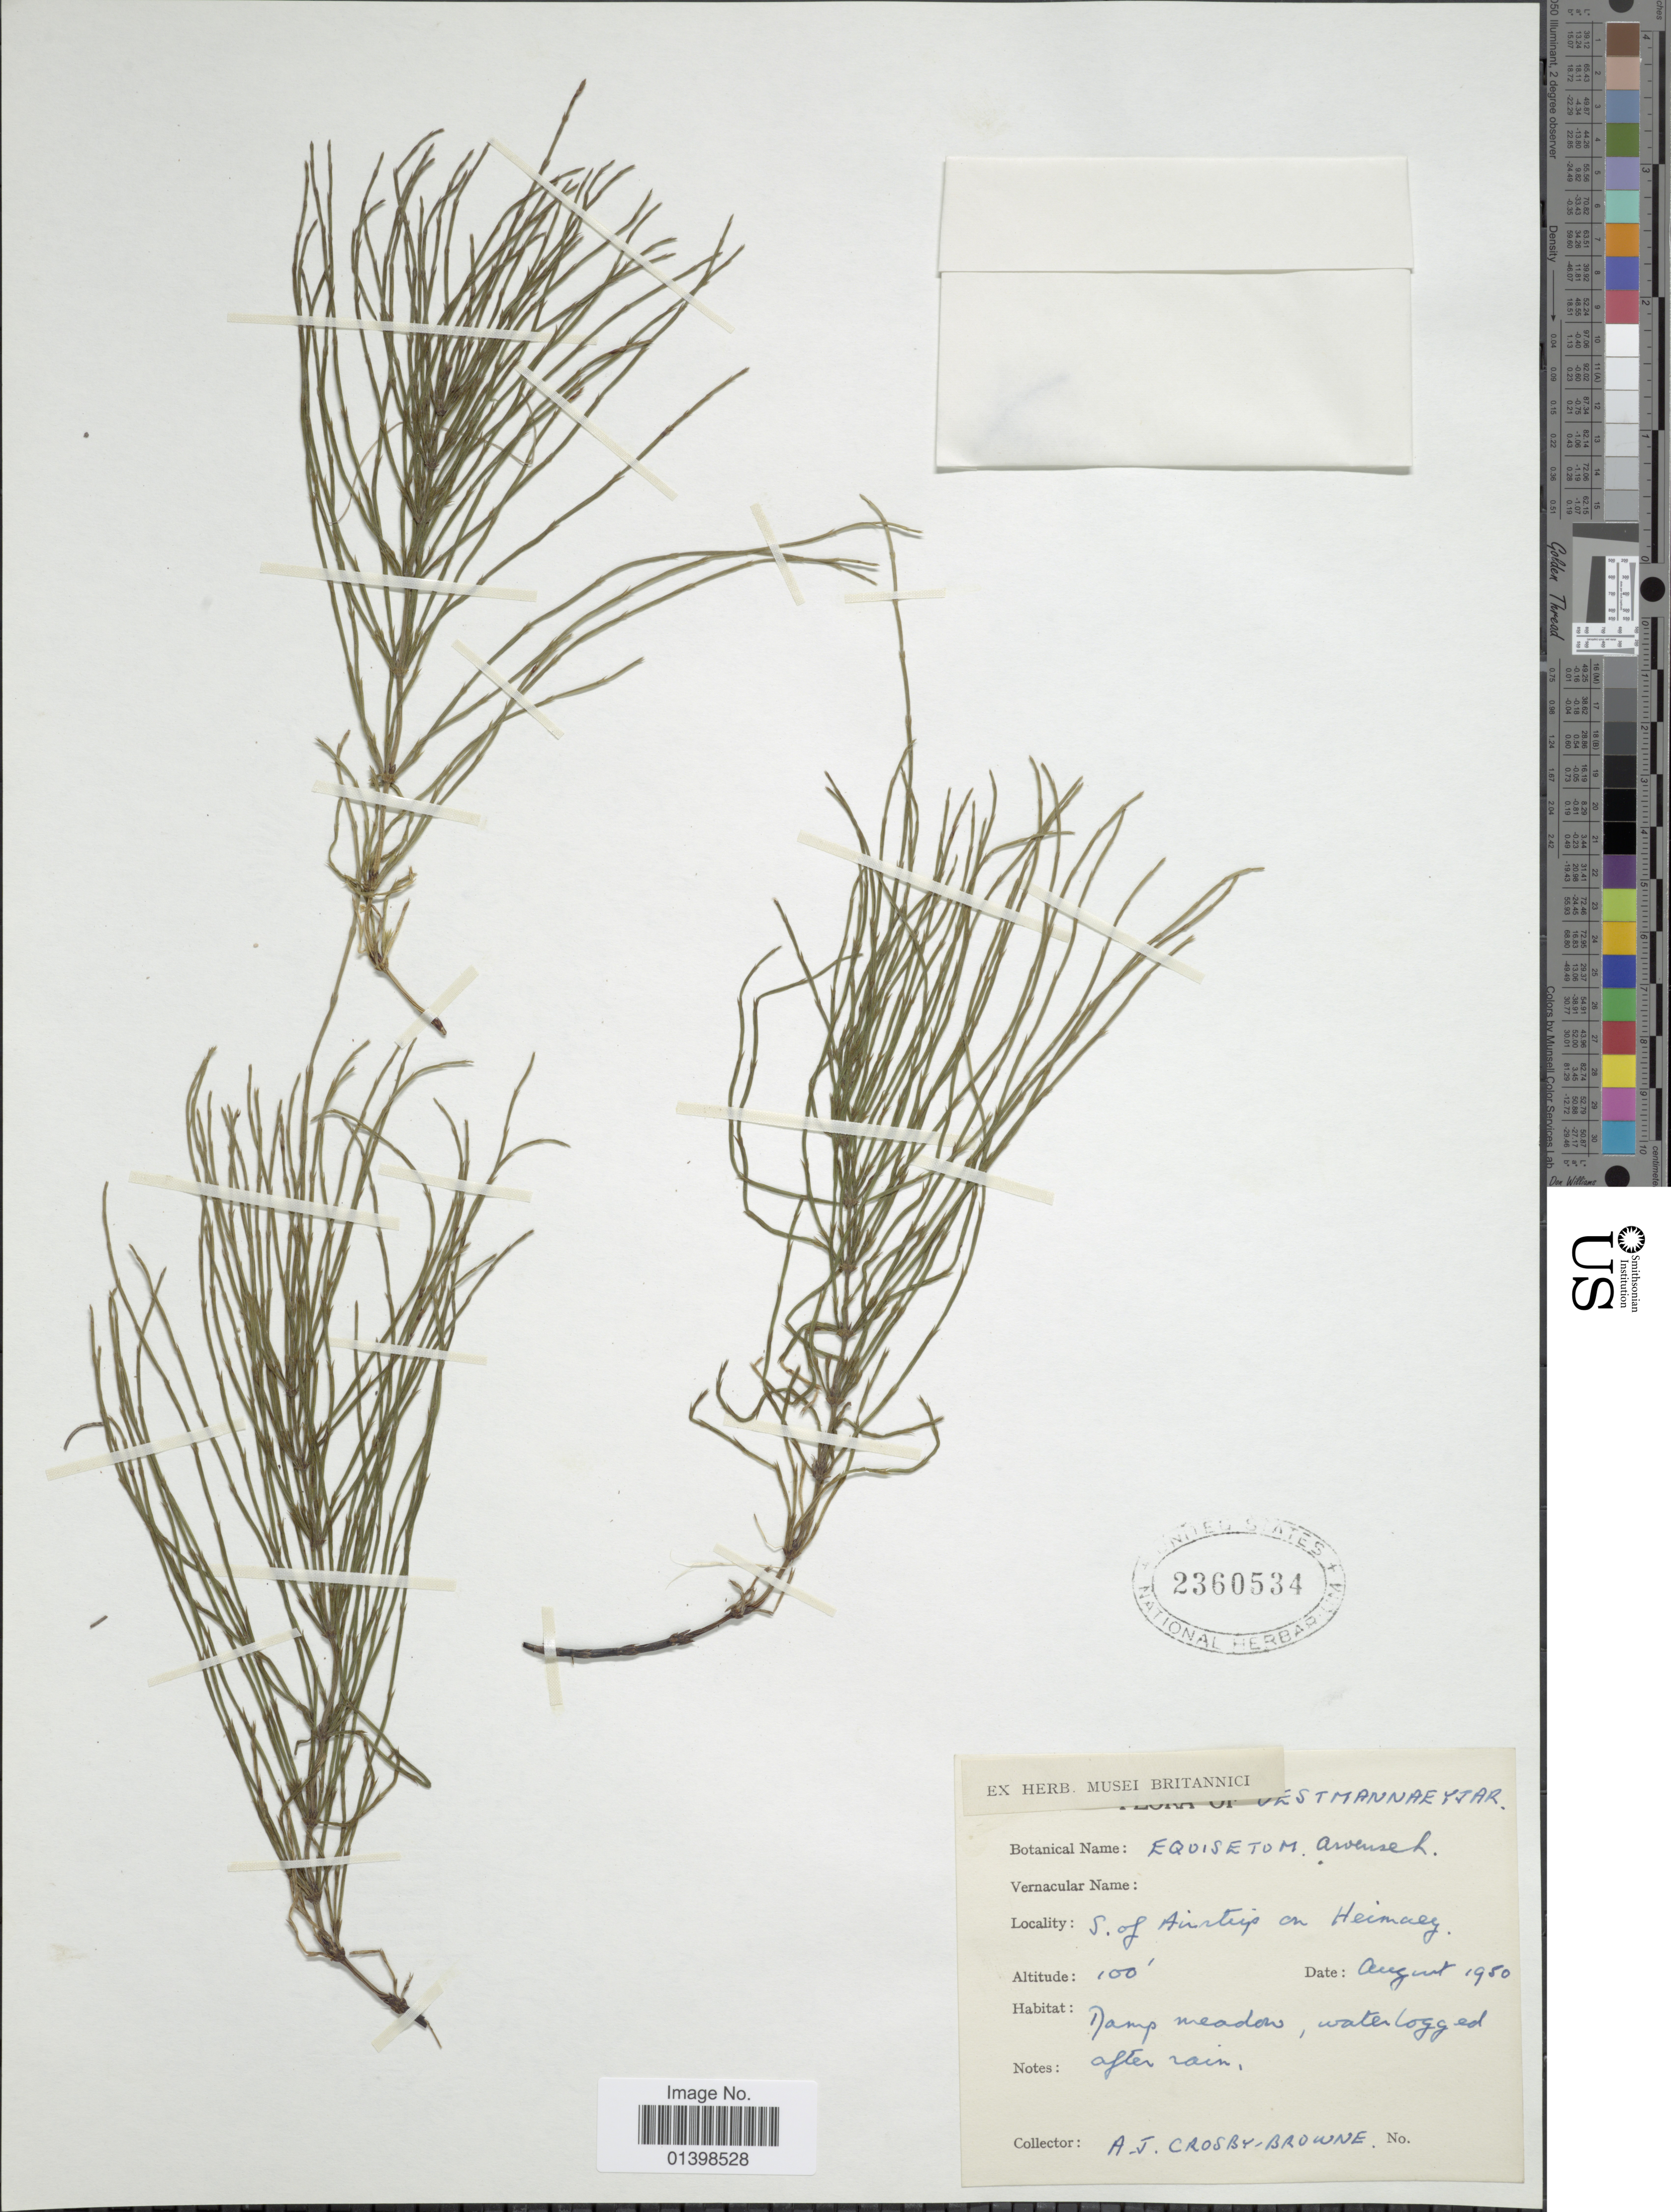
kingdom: Plantae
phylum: Tracheophyta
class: Polypodiopsida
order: Equisetales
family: Equisetaceae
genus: Equisetum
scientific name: Equisetum arvense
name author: L.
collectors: A. Crosby-Browne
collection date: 1950-08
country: Iceland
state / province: Southern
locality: S. of Airstrip on Heimaey.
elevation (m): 30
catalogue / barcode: US 2360534